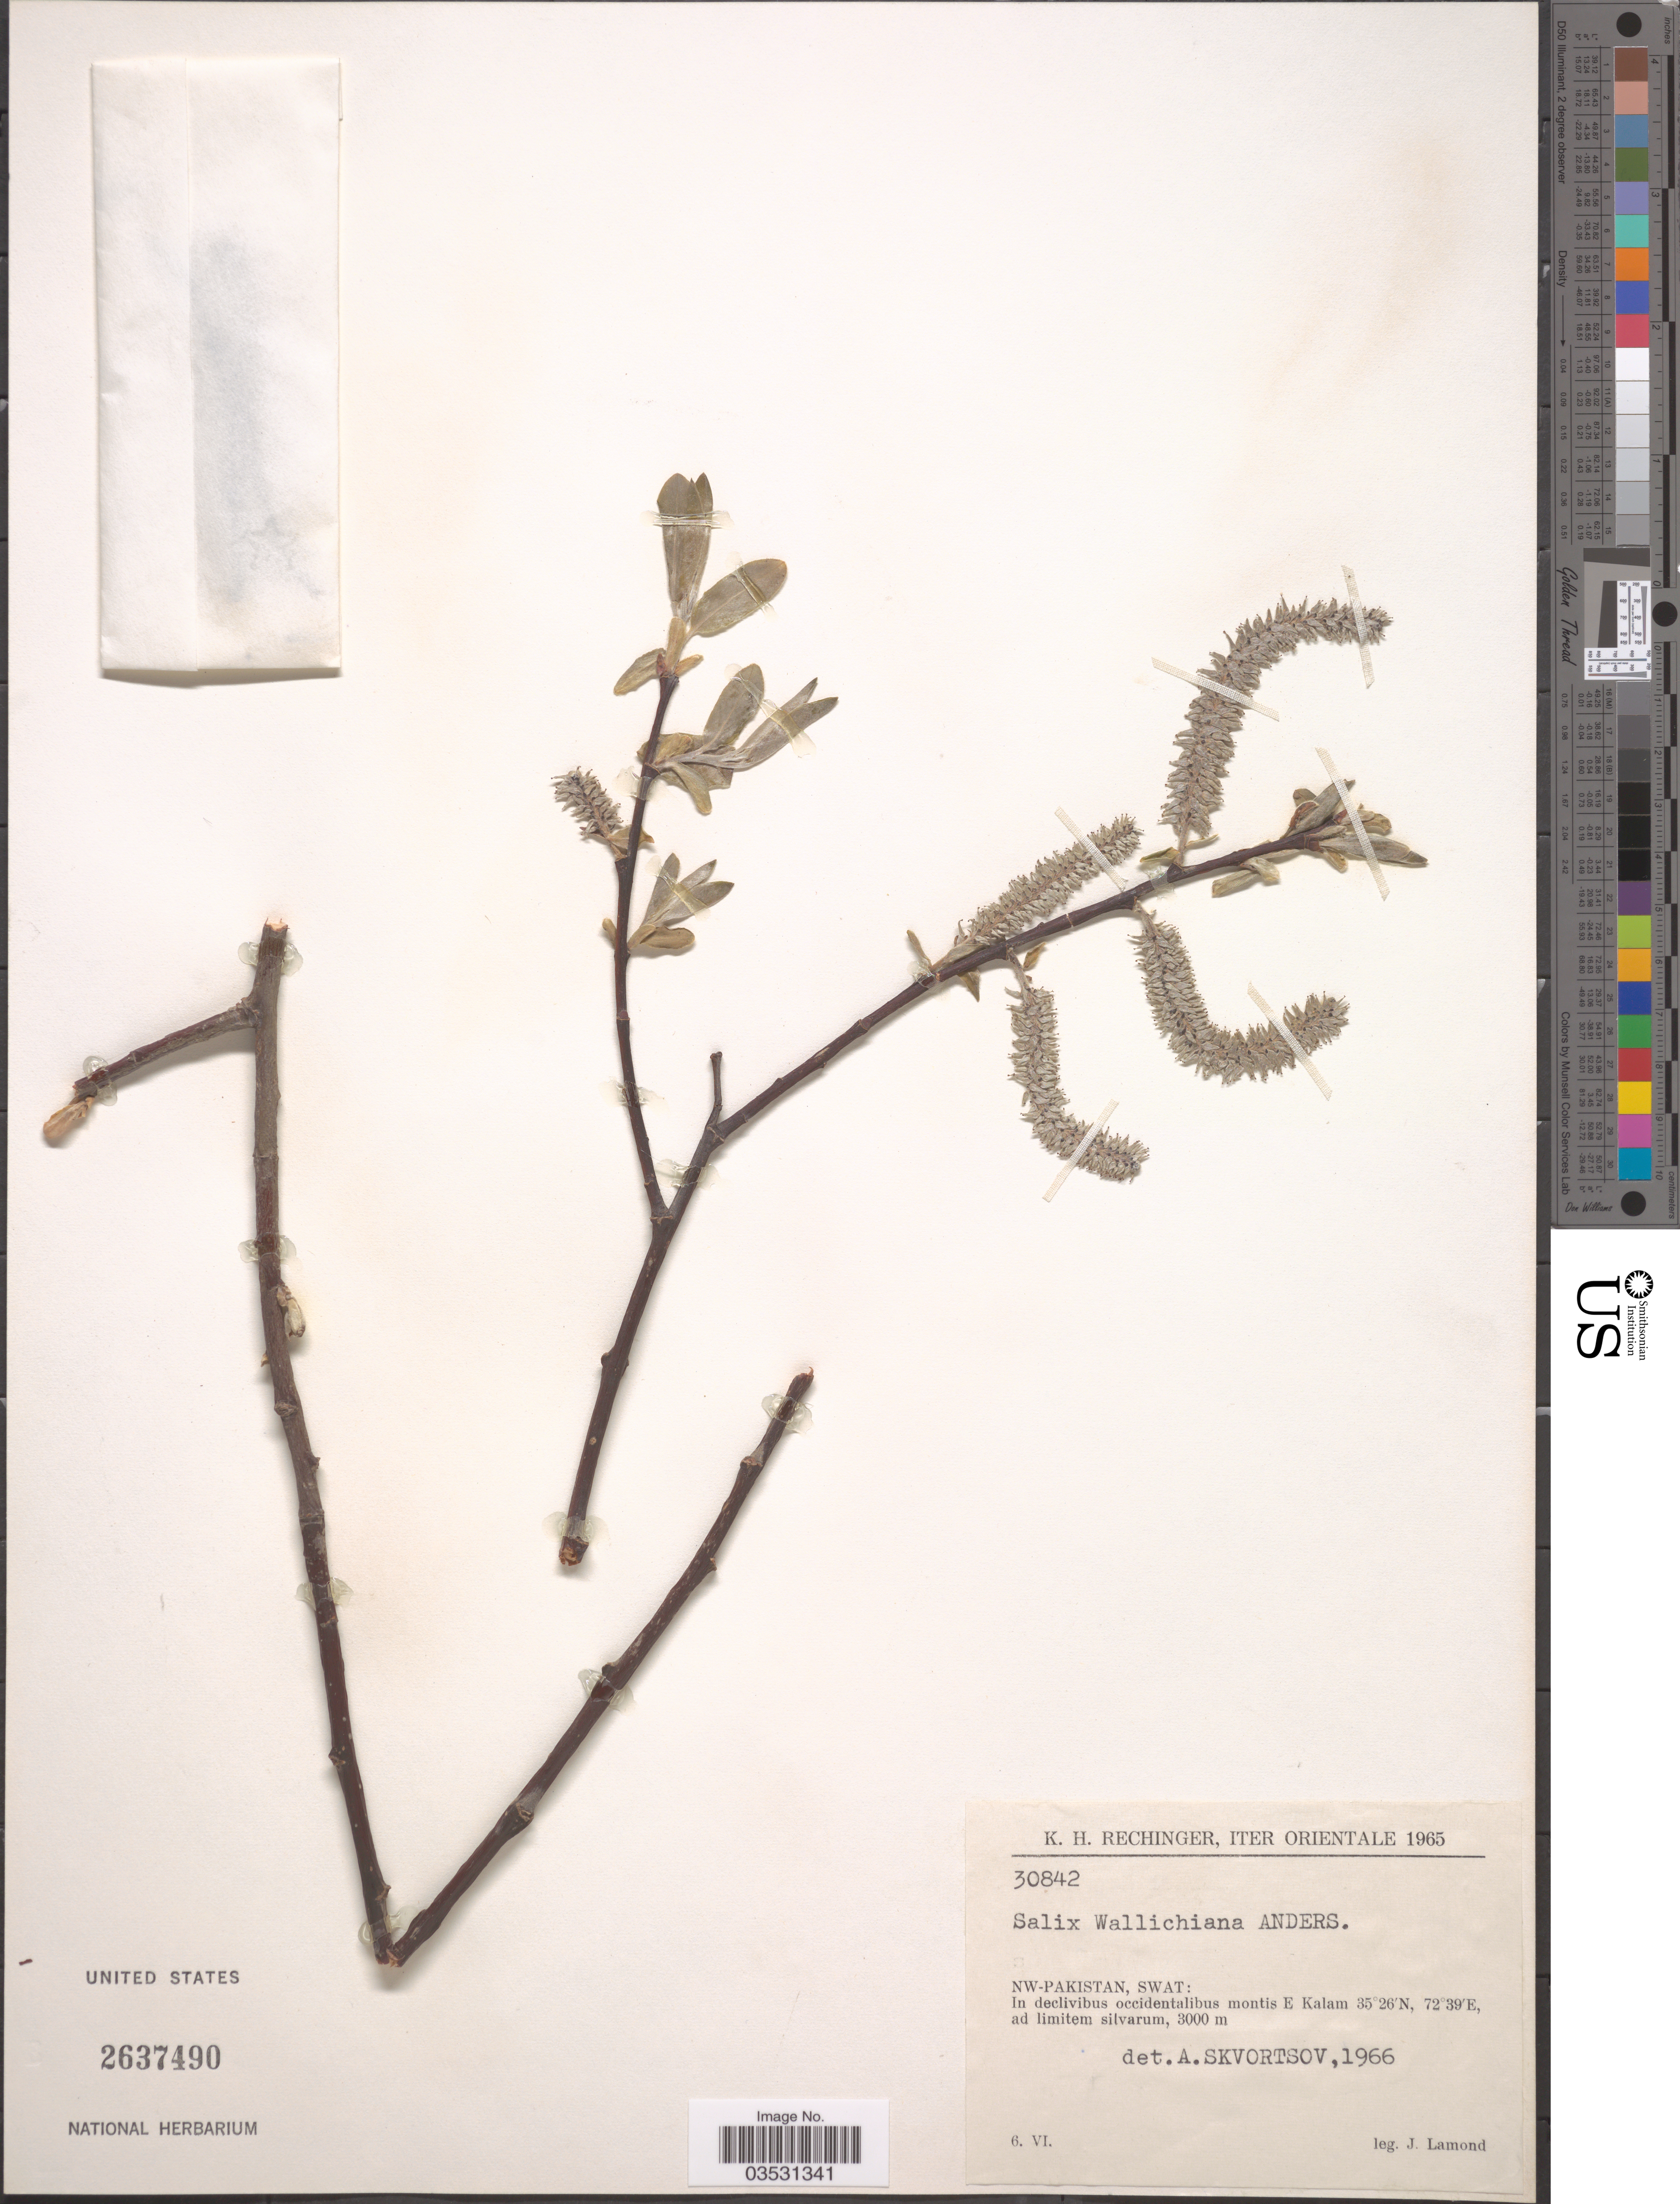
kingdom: Plantae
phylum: Tracheophyta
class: Magnoliopsida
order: Malpighiales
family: Salicaceae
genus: Salix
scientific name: Salix wallichiana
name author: Andersson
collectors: J. Lamond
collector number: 30842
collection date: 1965-06-06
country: Pakistan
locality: Iter Orientale. NW-Pakistan, SWAT: In declivibus occidentalibus montis E Kalam.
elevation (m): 3000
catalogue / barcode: US 2637490